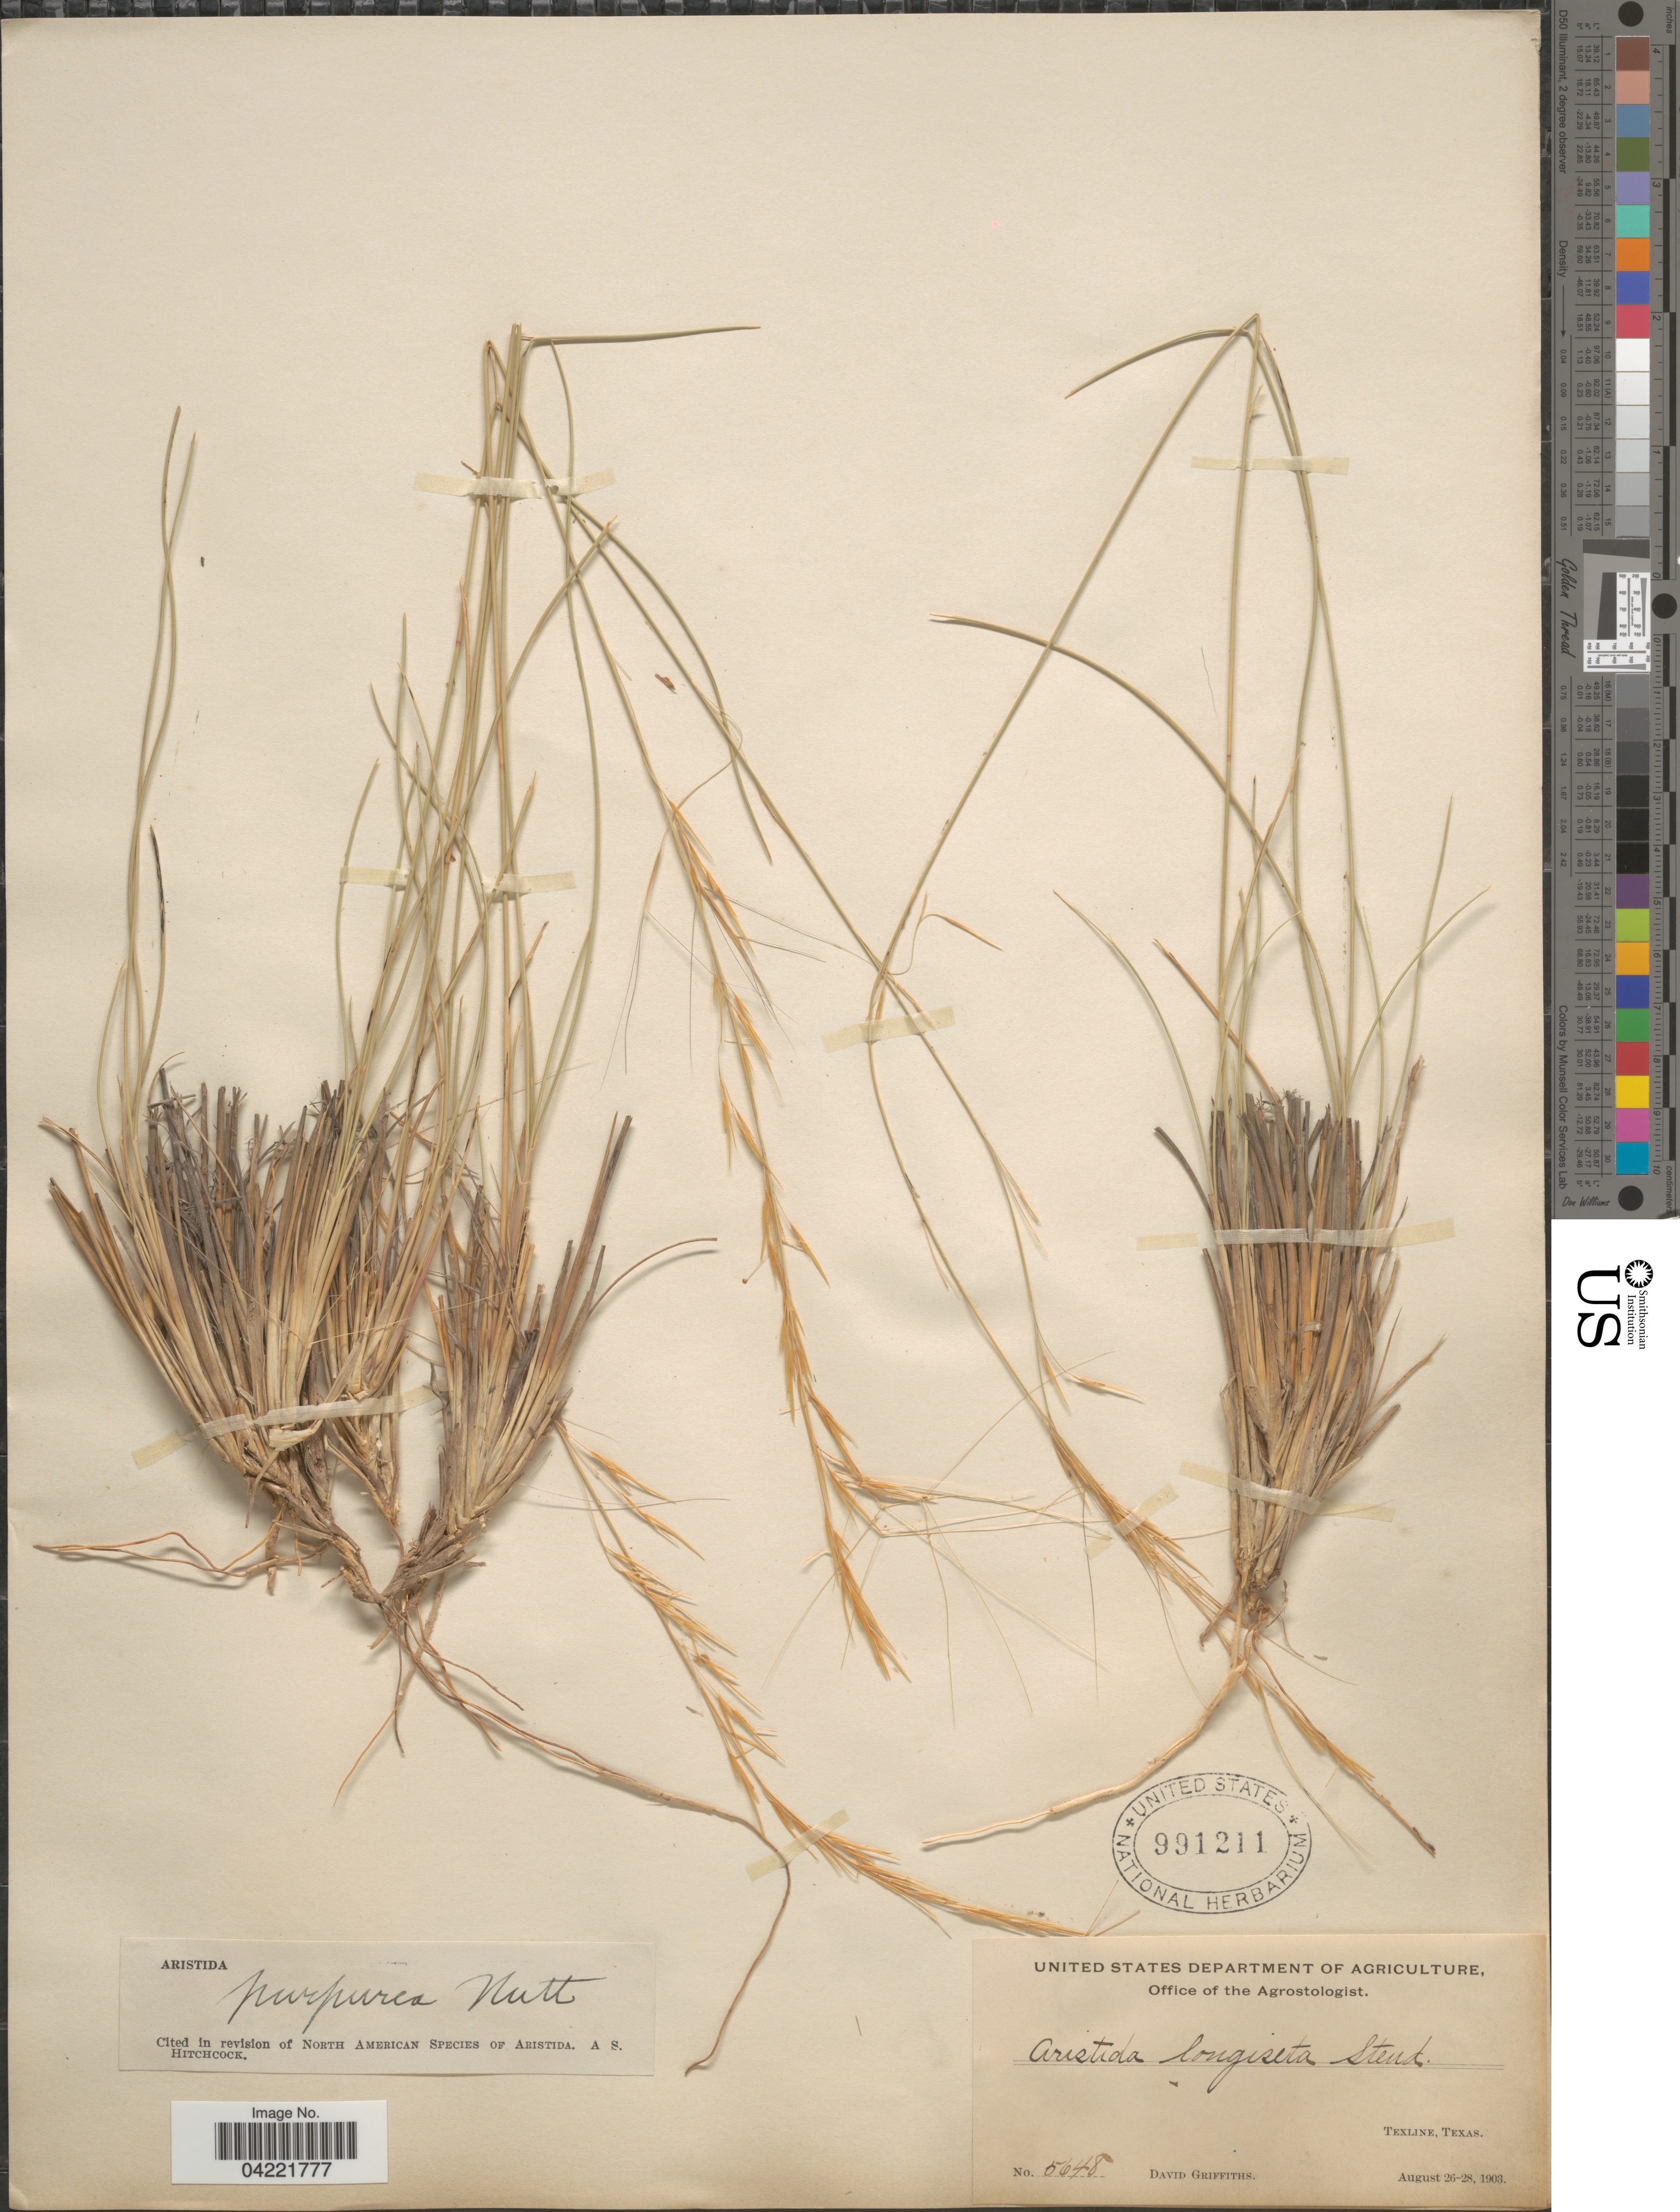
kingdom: Plantae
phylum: Tracheophyta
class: Liliopsida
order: Poales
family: Poaceae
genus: Aristida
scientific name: Aristida purpurea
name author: Nutt.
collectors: D. Griffiths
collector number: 5648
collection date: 1903-08-26/1903-08-28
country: United States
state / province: Texas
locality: Texline.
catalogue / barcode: US 991211